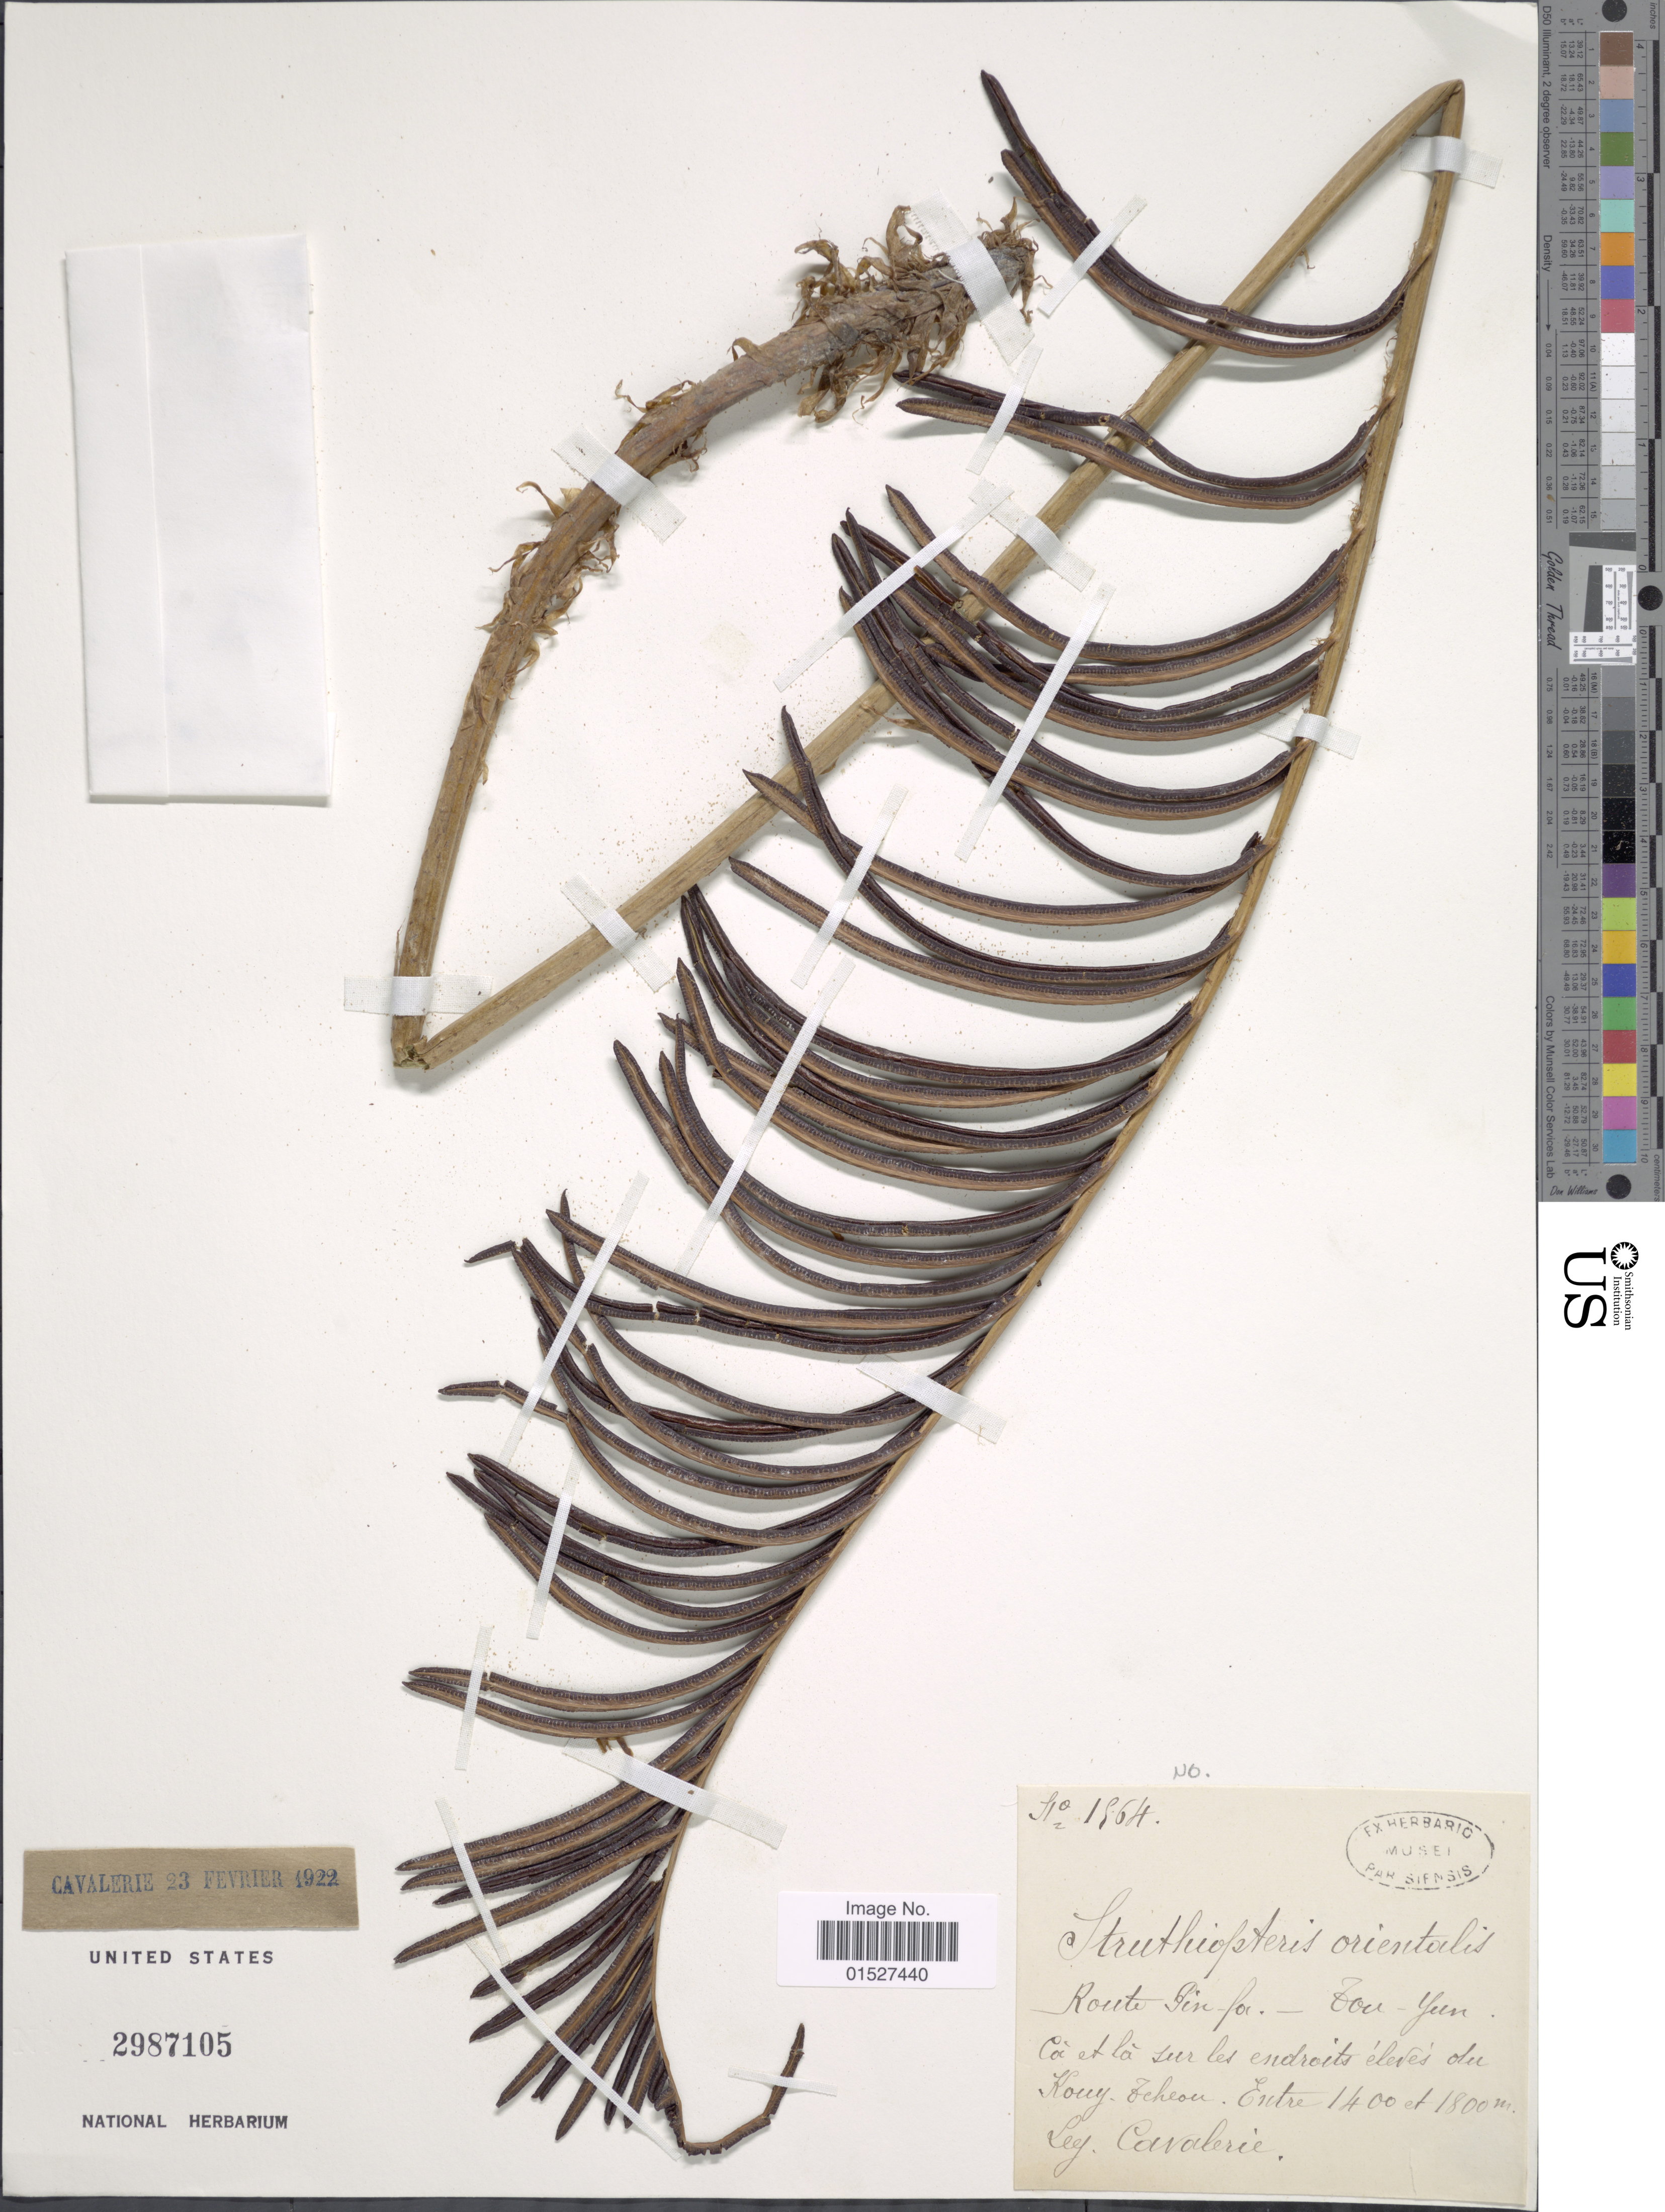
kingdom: Plantae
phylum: Tracheophyta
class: Polypodiopsida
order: Polypodiales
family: Blechnaceae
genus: Blechnum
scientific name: Blechnum sp.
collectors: -. Cavalerie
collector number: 1564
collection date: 1922-02-23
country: China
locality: Roite Sin fa.- Tau-Yun. Coi et la sur les endroits eleves du Kouy-Tcheo. [interpreted]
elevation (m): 1400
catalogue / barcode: US 2987105